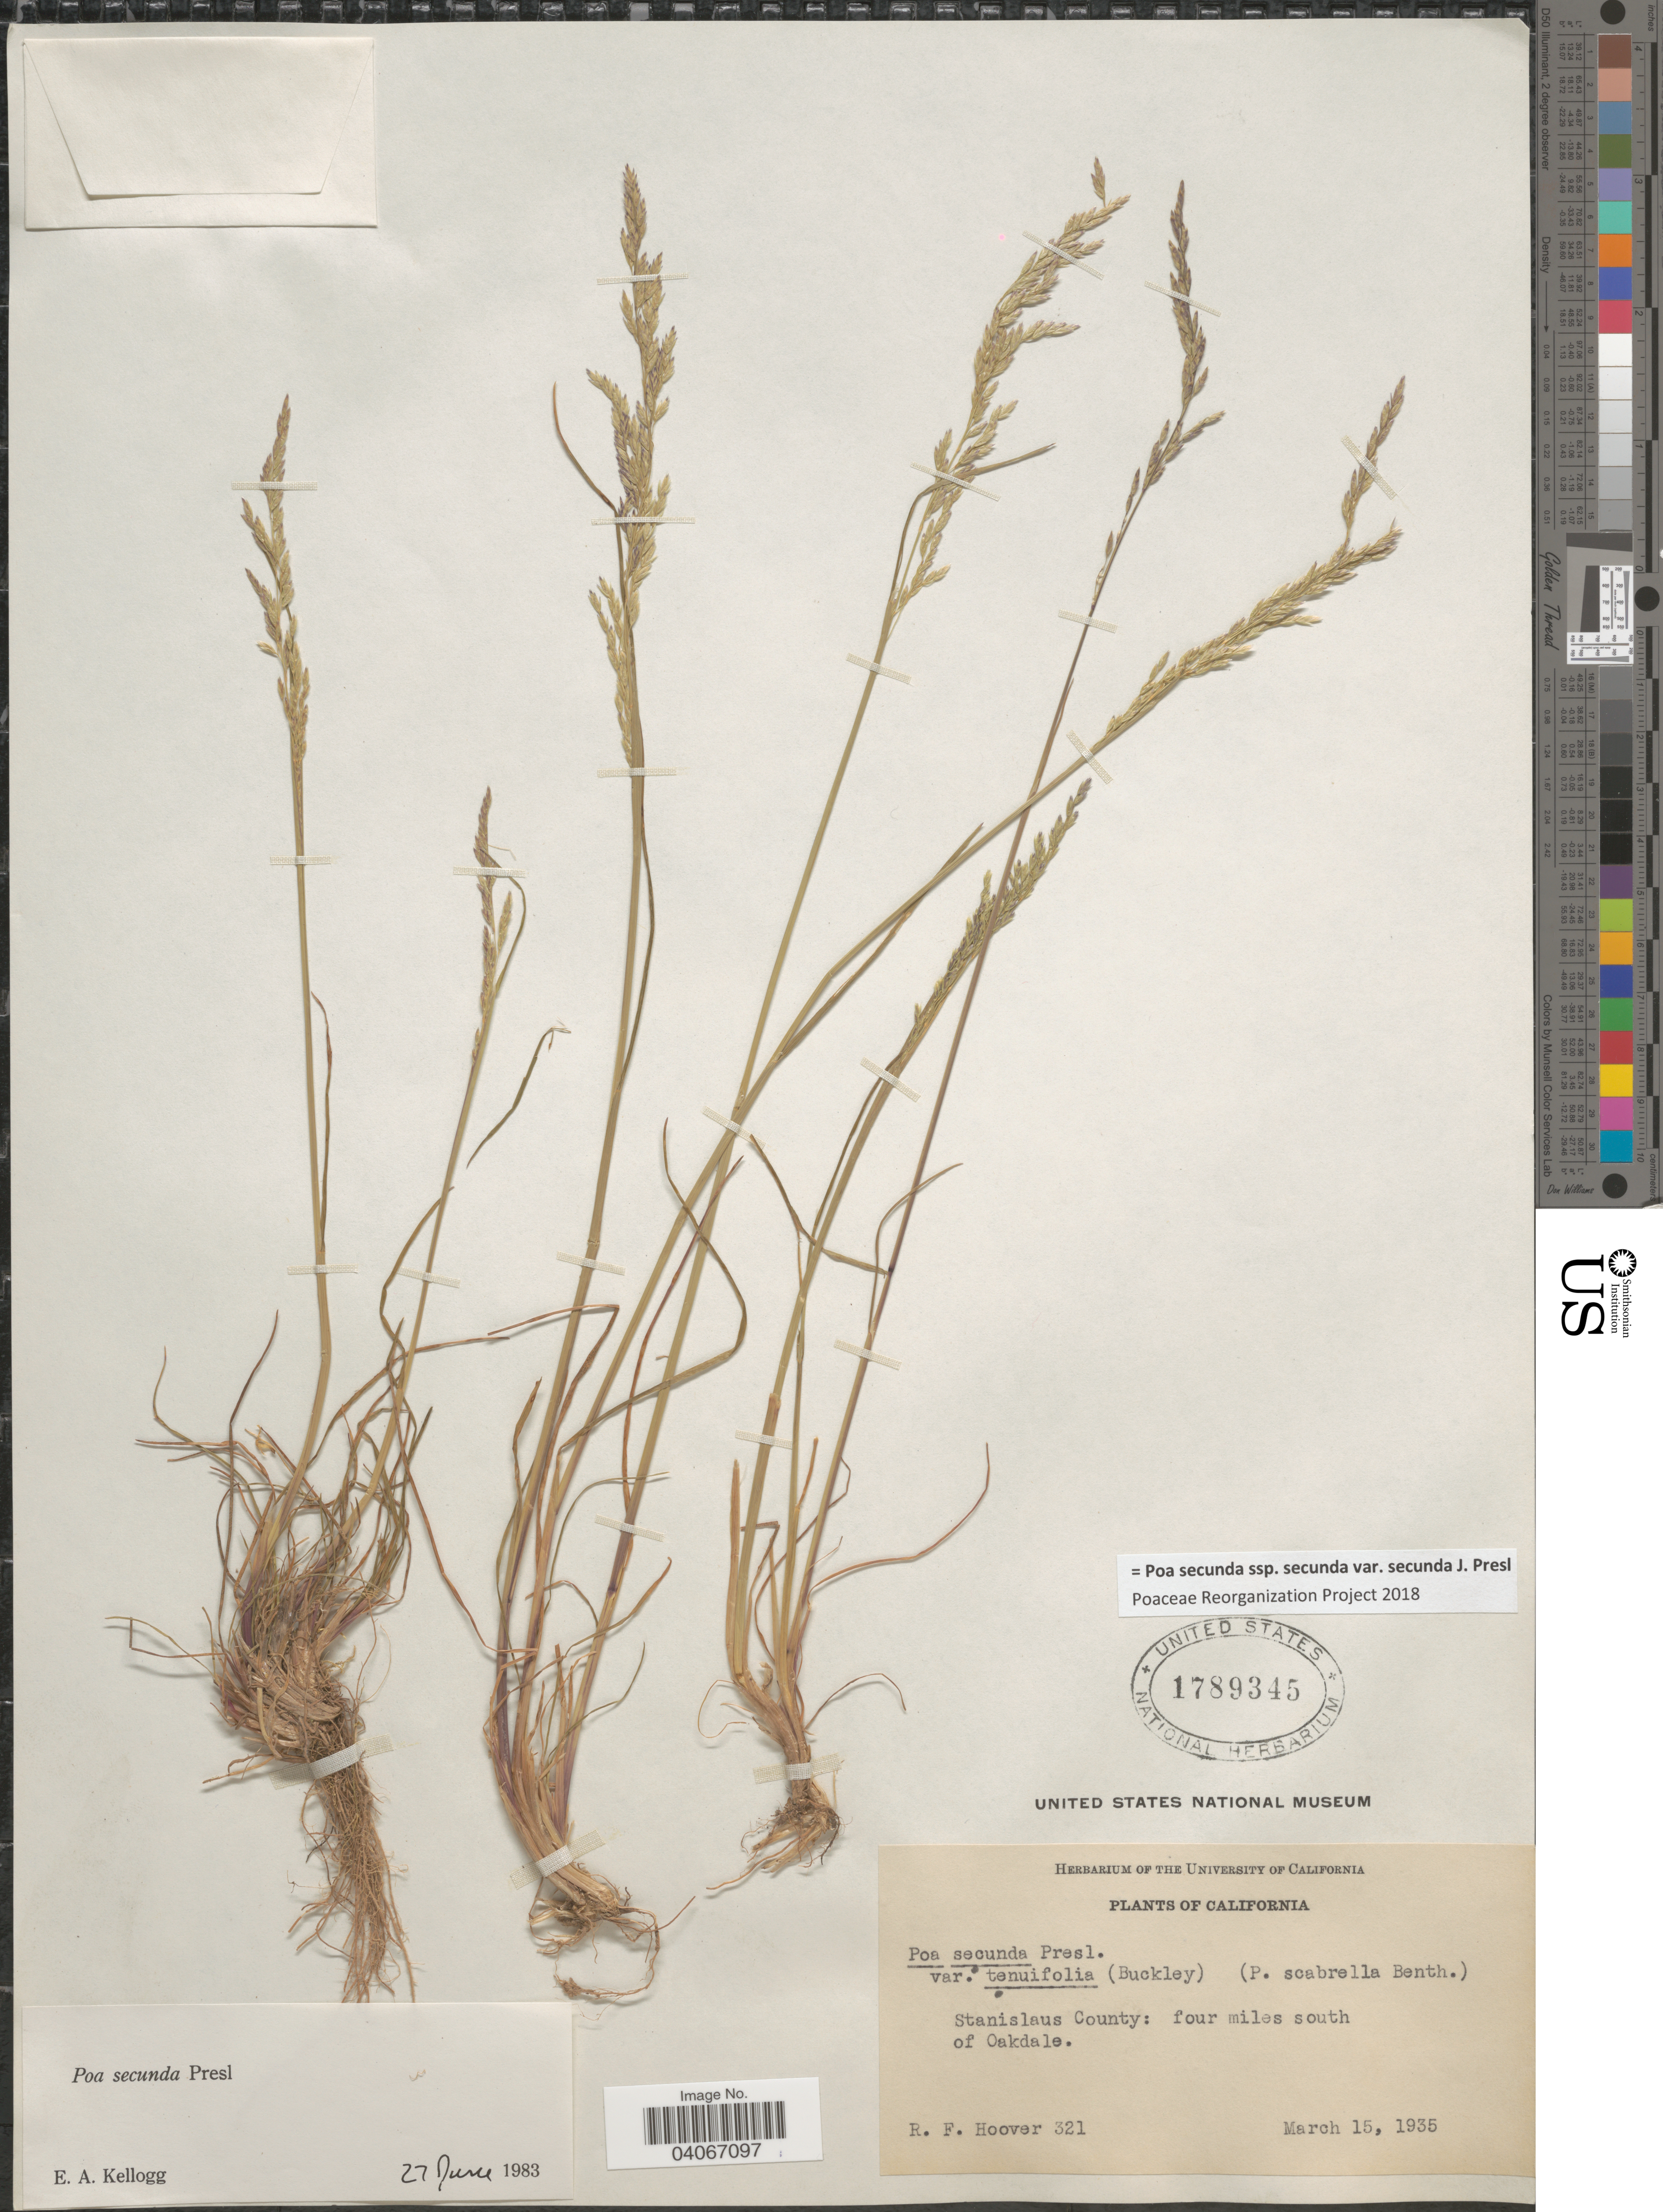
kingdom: Plantae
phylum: Tracheophyta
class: Liliopsida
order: Poales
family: Poaceae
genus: Poa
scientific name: Poa secunda subsp. secunda var. secunda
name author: J. Presl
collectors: R. F. Hoover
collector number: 321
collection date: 1935-03-15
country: United States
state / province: California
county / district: Stanislaus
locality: Stanislaus County: four miles south of Oakdale.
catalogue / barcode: US 1789345